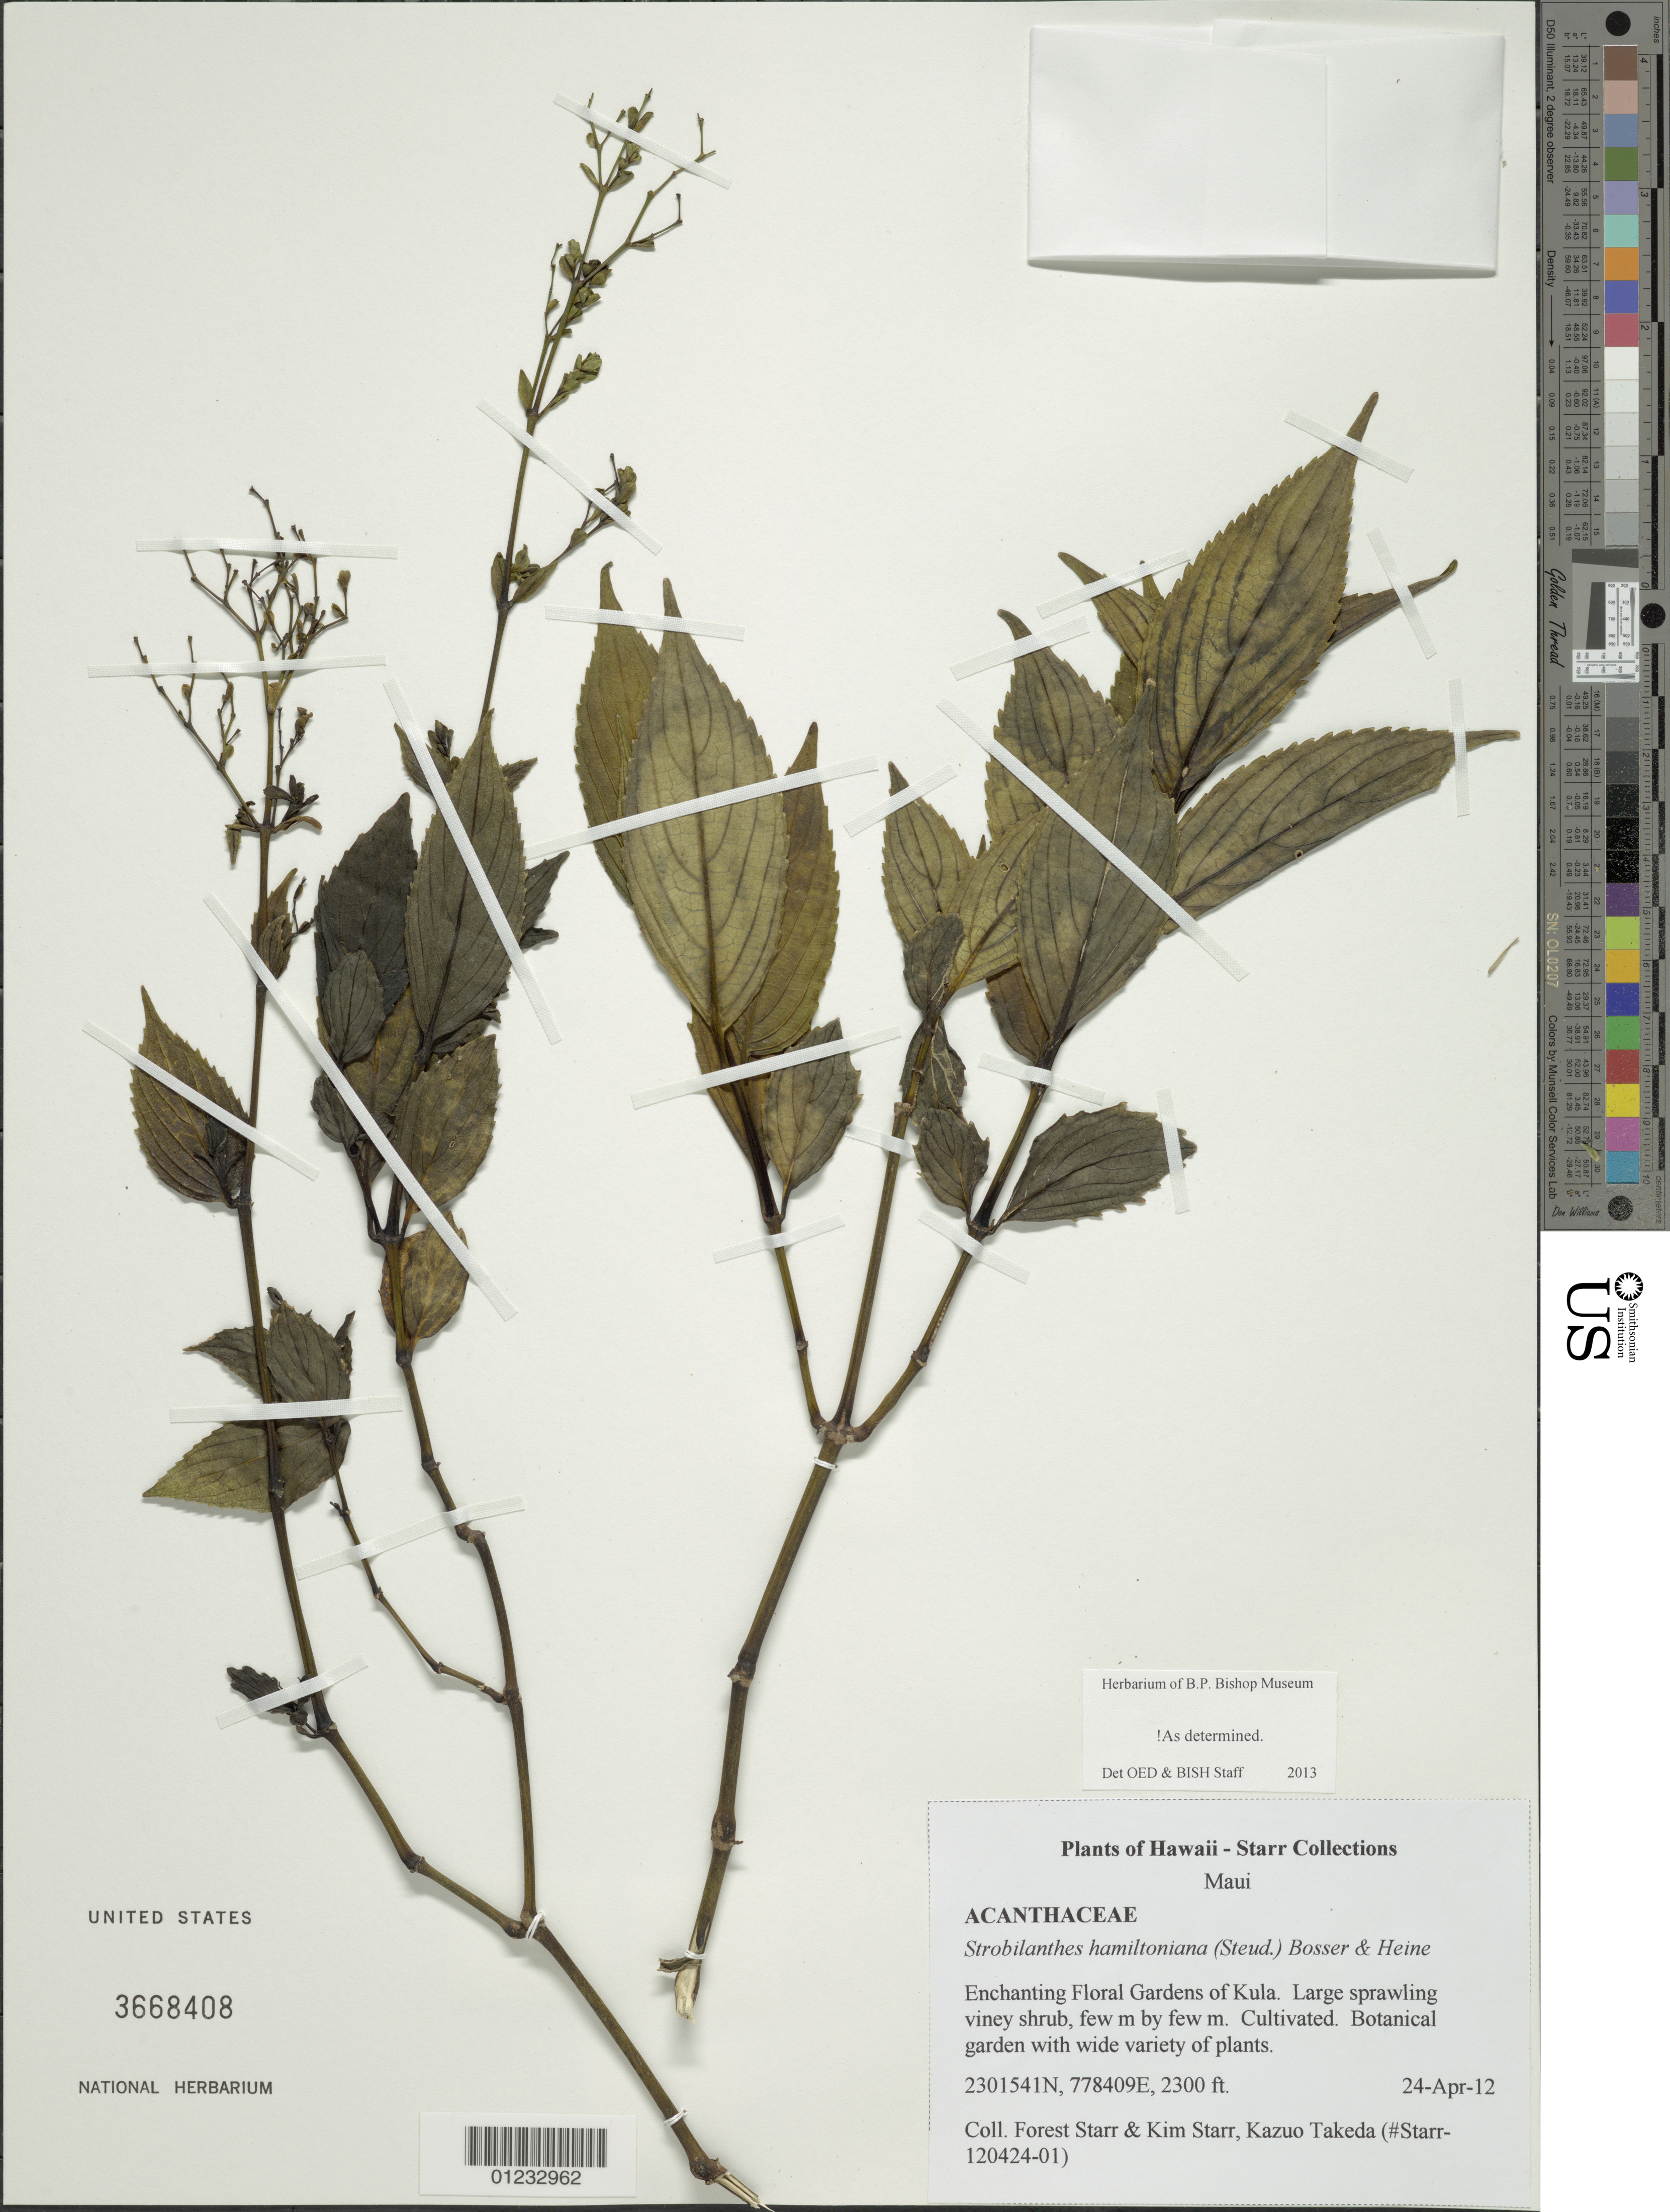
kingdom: Plantae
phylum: Tracheophyta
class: Magnoliopsida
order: Lamiales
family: Acanthaceae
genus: Strobilanthes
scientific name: Strobilanthes hamiltoniana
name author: (Steud.) Bosser & Heine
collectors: F. Starr & K. Starr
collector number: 120424-01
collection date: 2012-04-24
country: United States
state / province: Hawaii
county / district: Maui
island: Maui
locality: Enchanting Floral Gardens of Kula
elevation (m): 701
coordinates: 2301541 N, 778409 E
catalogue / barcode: US 3668408